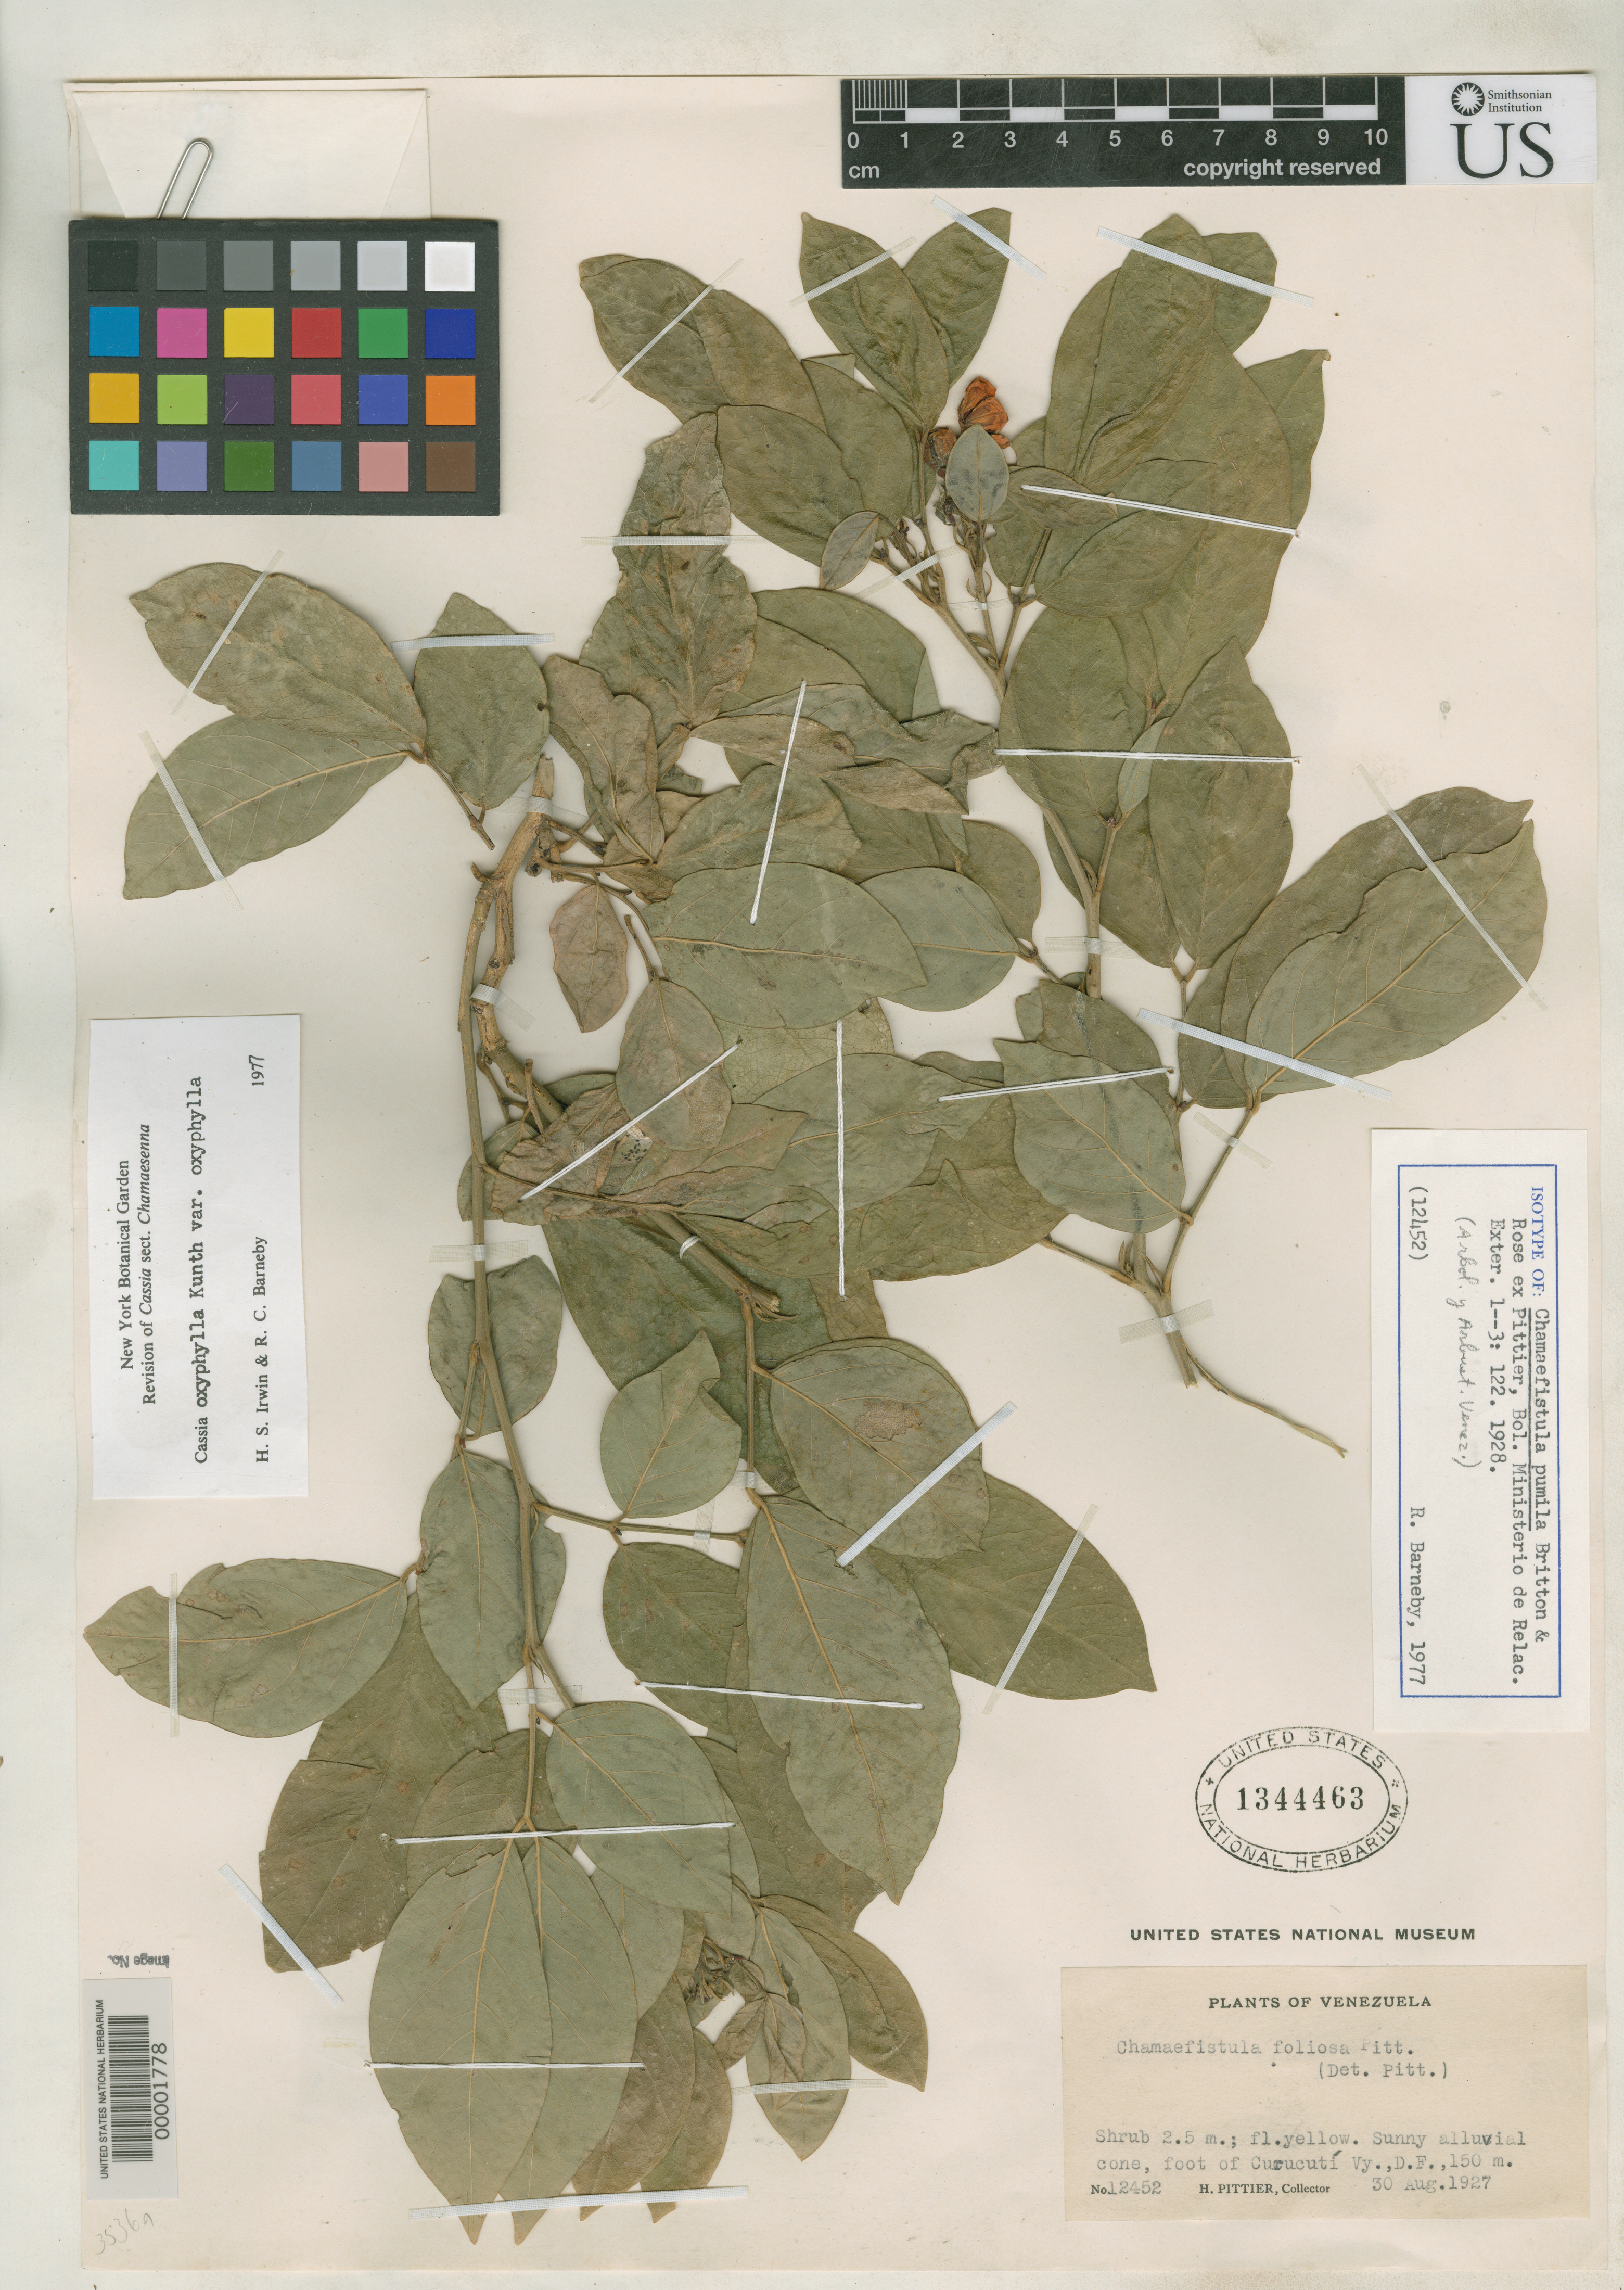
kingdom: Plantae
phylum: Tracheophyta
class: Magnoliopsida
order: Fabales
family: Fabaceae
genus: Chamaefistula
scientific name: Chamaefistula pumila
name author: Britton & Rose ex Pittier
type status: Isotype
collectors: H. F. Pittier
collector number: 12452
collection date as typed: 30 Aug 1927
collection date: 1927-08-30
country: Venezuela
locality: Curucuti.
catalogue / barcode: US 1344463